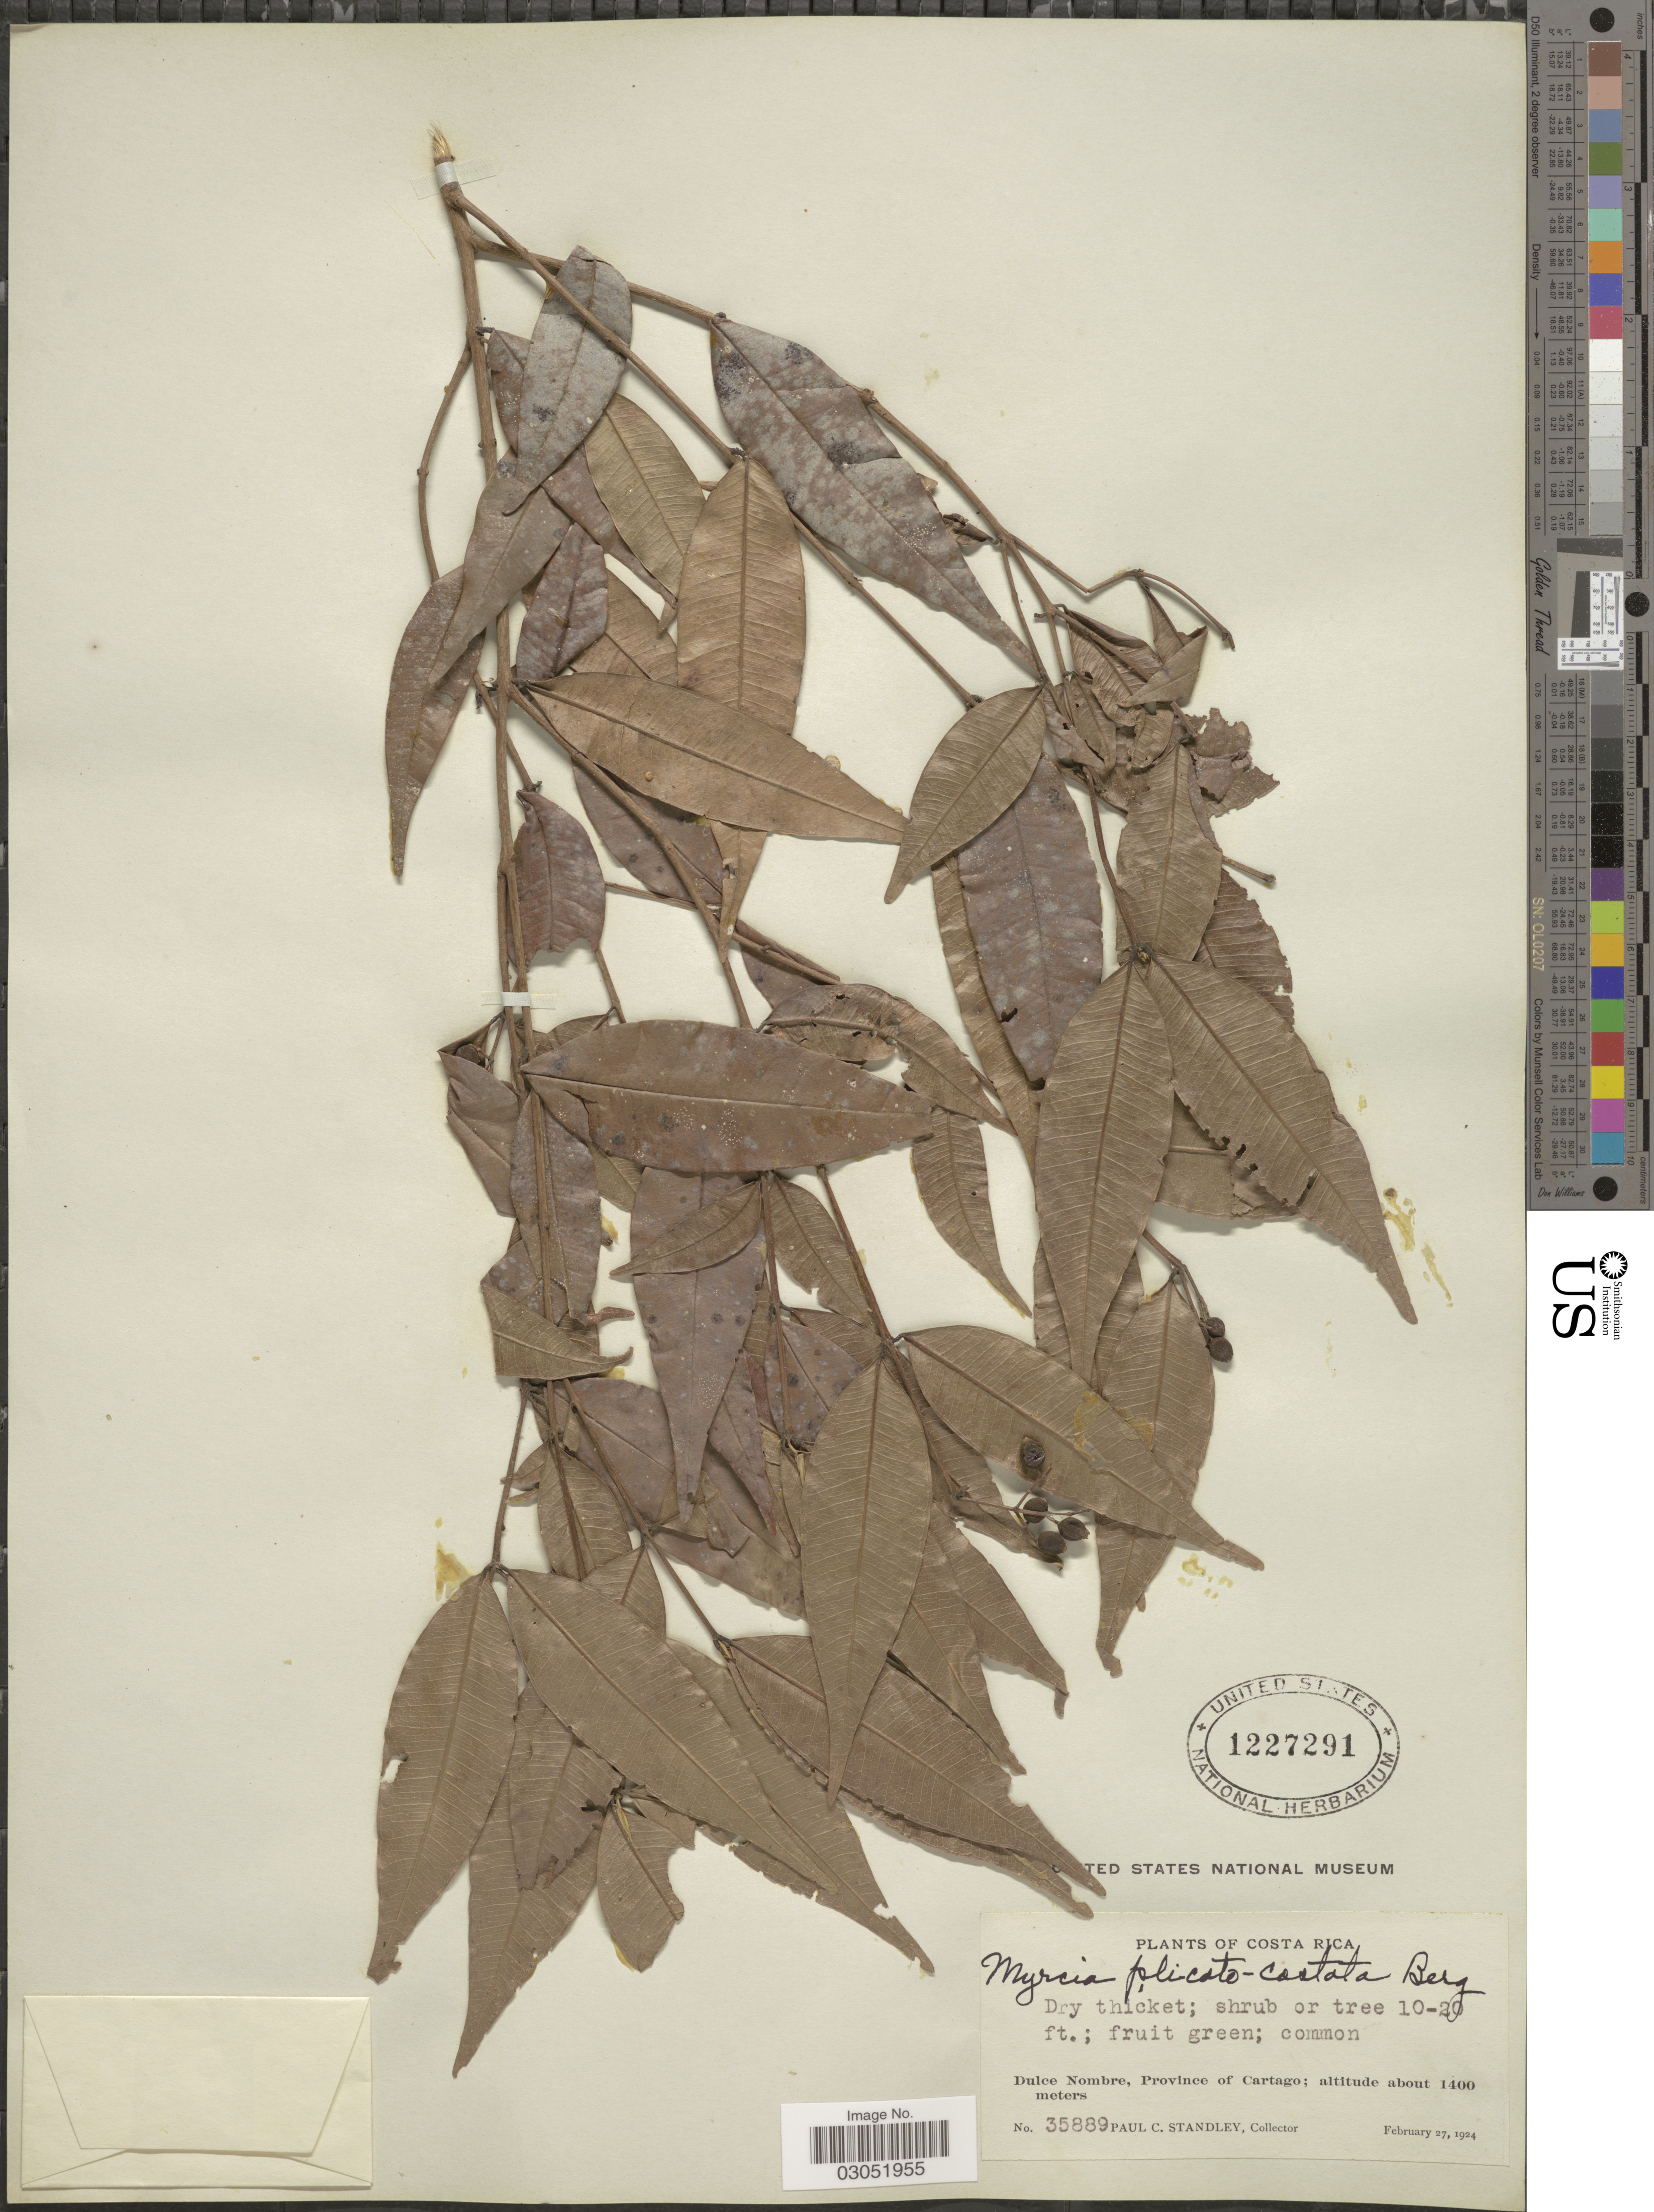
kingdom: Plantae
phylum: Tracheophyta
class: Magnoliopsida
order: Myrtales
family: Myrtaceae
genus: Myrcia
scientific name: Myrcia splendens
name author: (Sw.) DC.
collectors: P. C. Standley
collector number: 35889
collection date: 1924-02-27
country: Costa Rica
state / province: Cartago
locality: Dulce Nombre.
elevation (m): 1400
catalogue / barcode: US 1227291